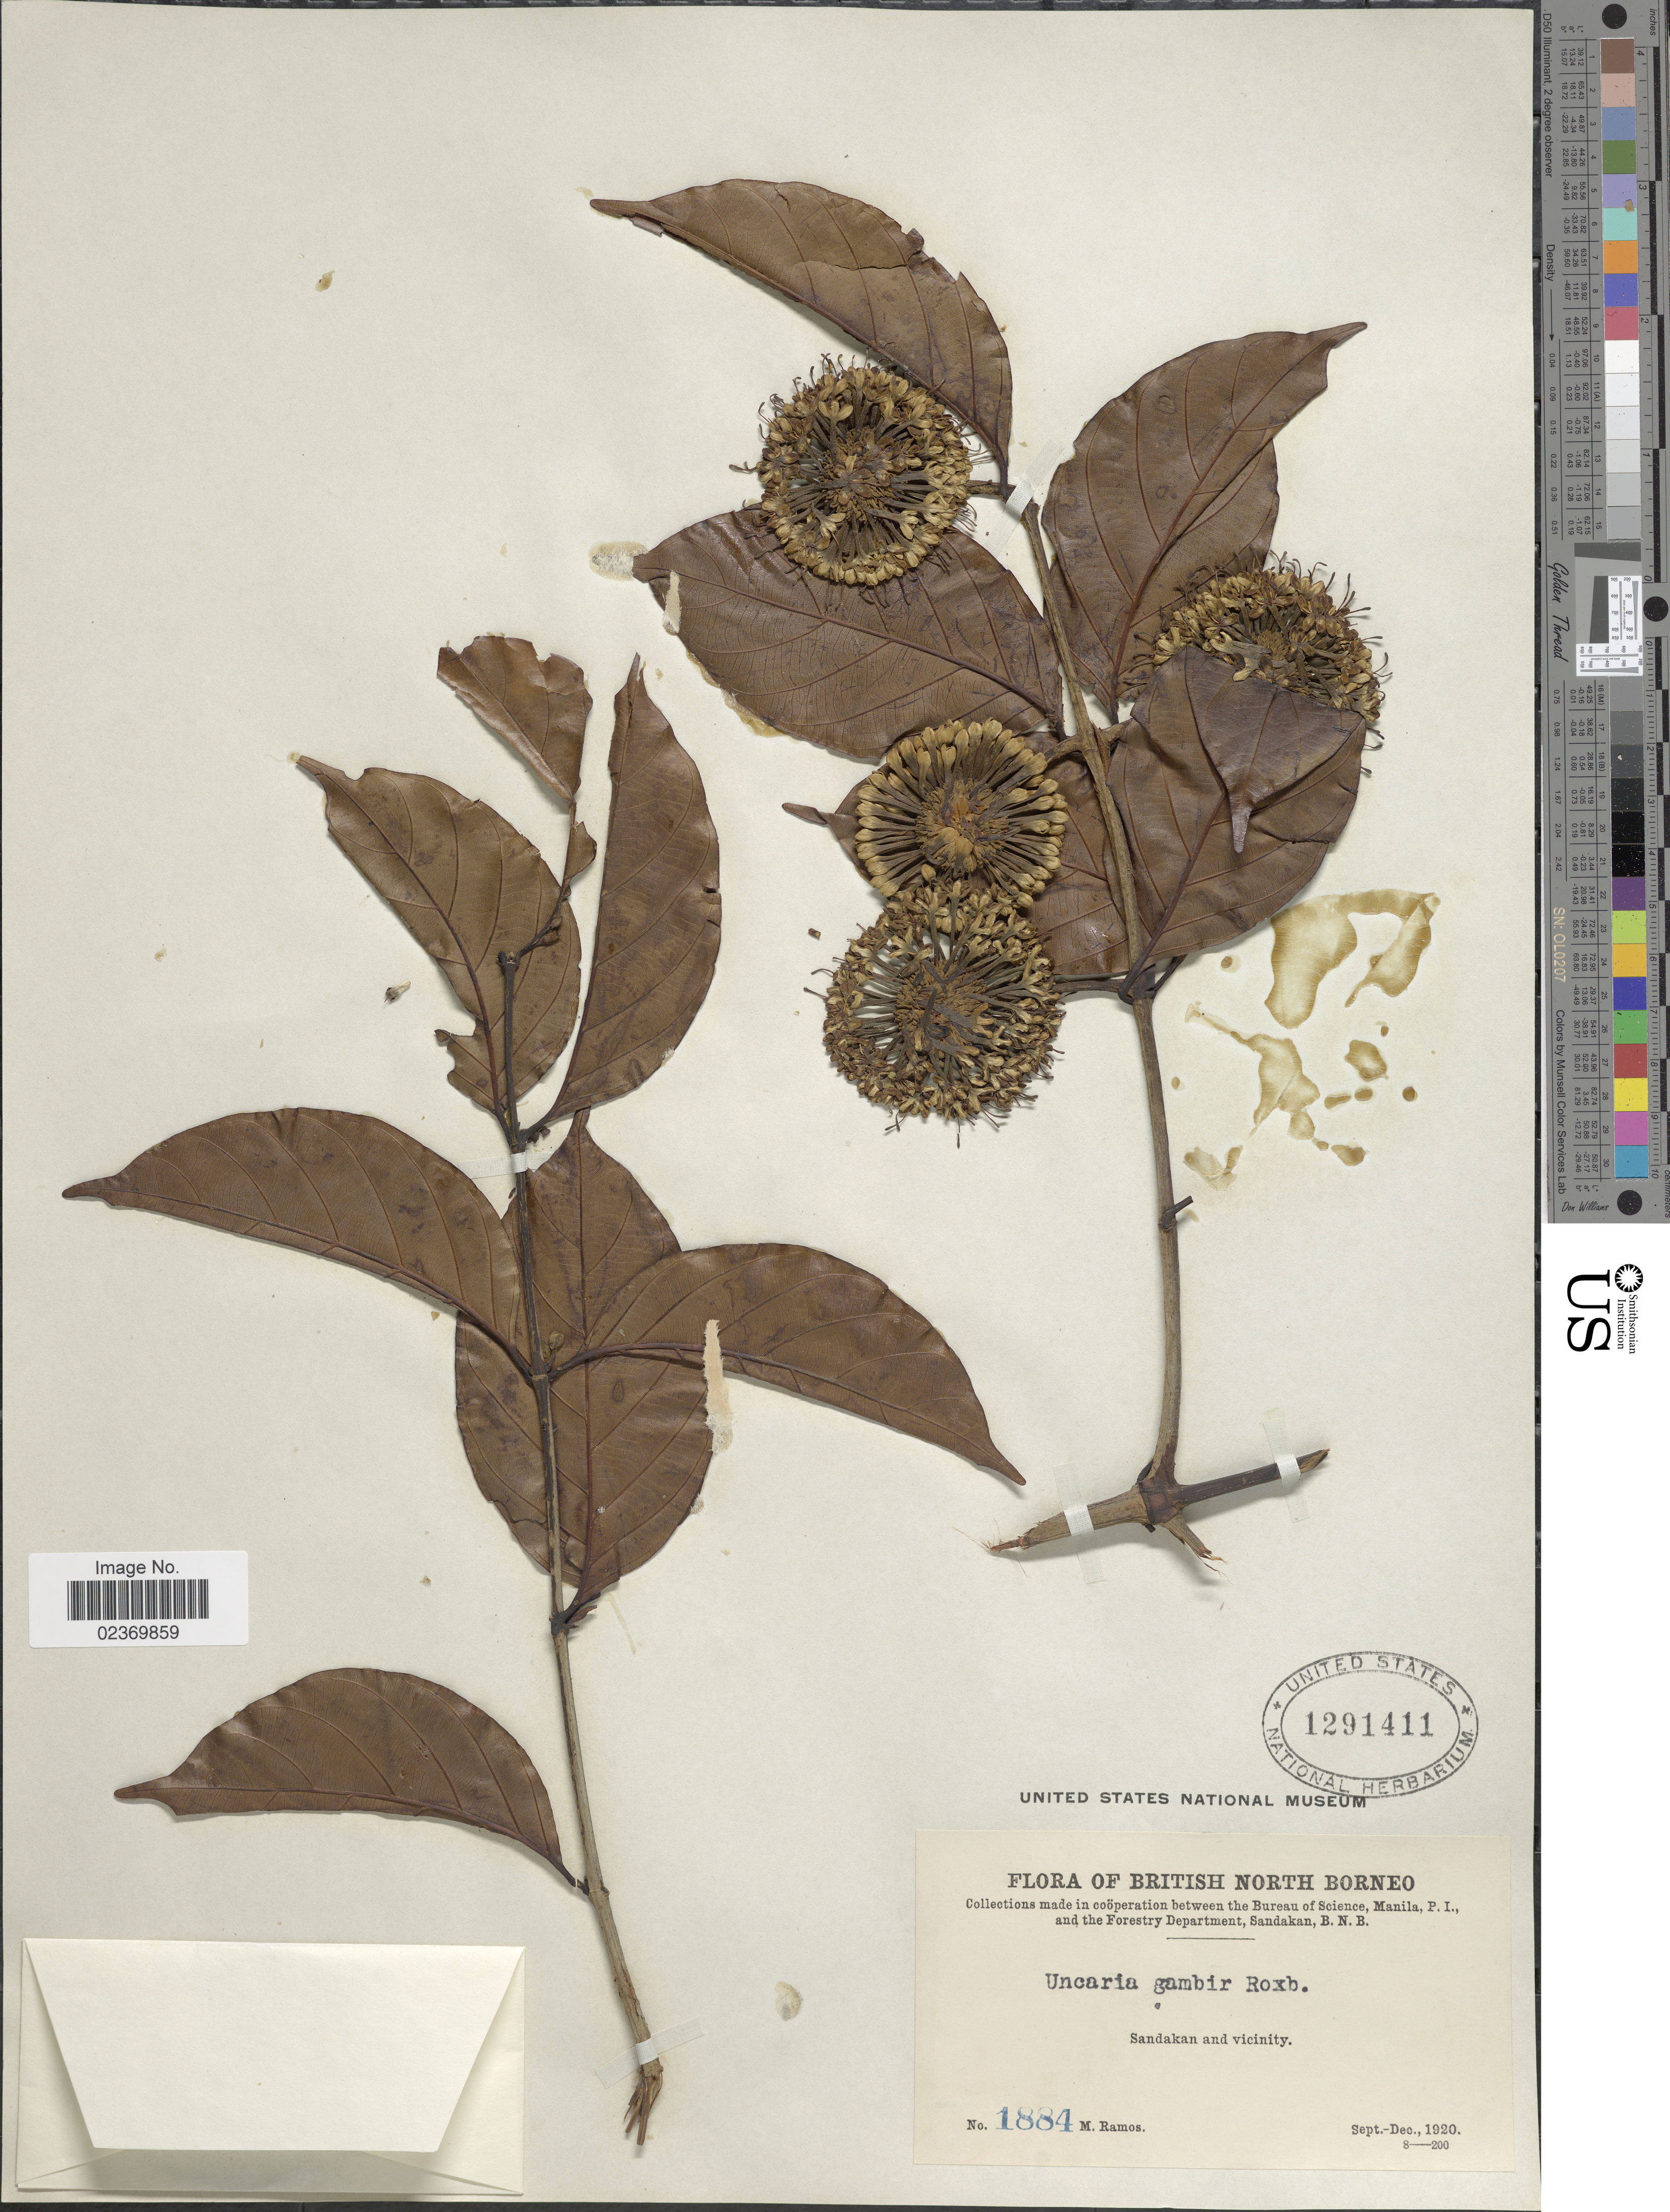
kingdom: Plantae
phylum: Tracheophyta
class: Magnoliopsida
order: Gentianales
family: Rubiaceae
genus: Uncaria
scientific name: Uncaria gambir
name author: (Hunt) Roxb.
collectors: M. Ramos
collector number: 1884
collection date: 1920-09/1920-12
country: Malaysia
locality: British North Borneo. Sandakan and vicinity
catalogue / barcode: US 1291411